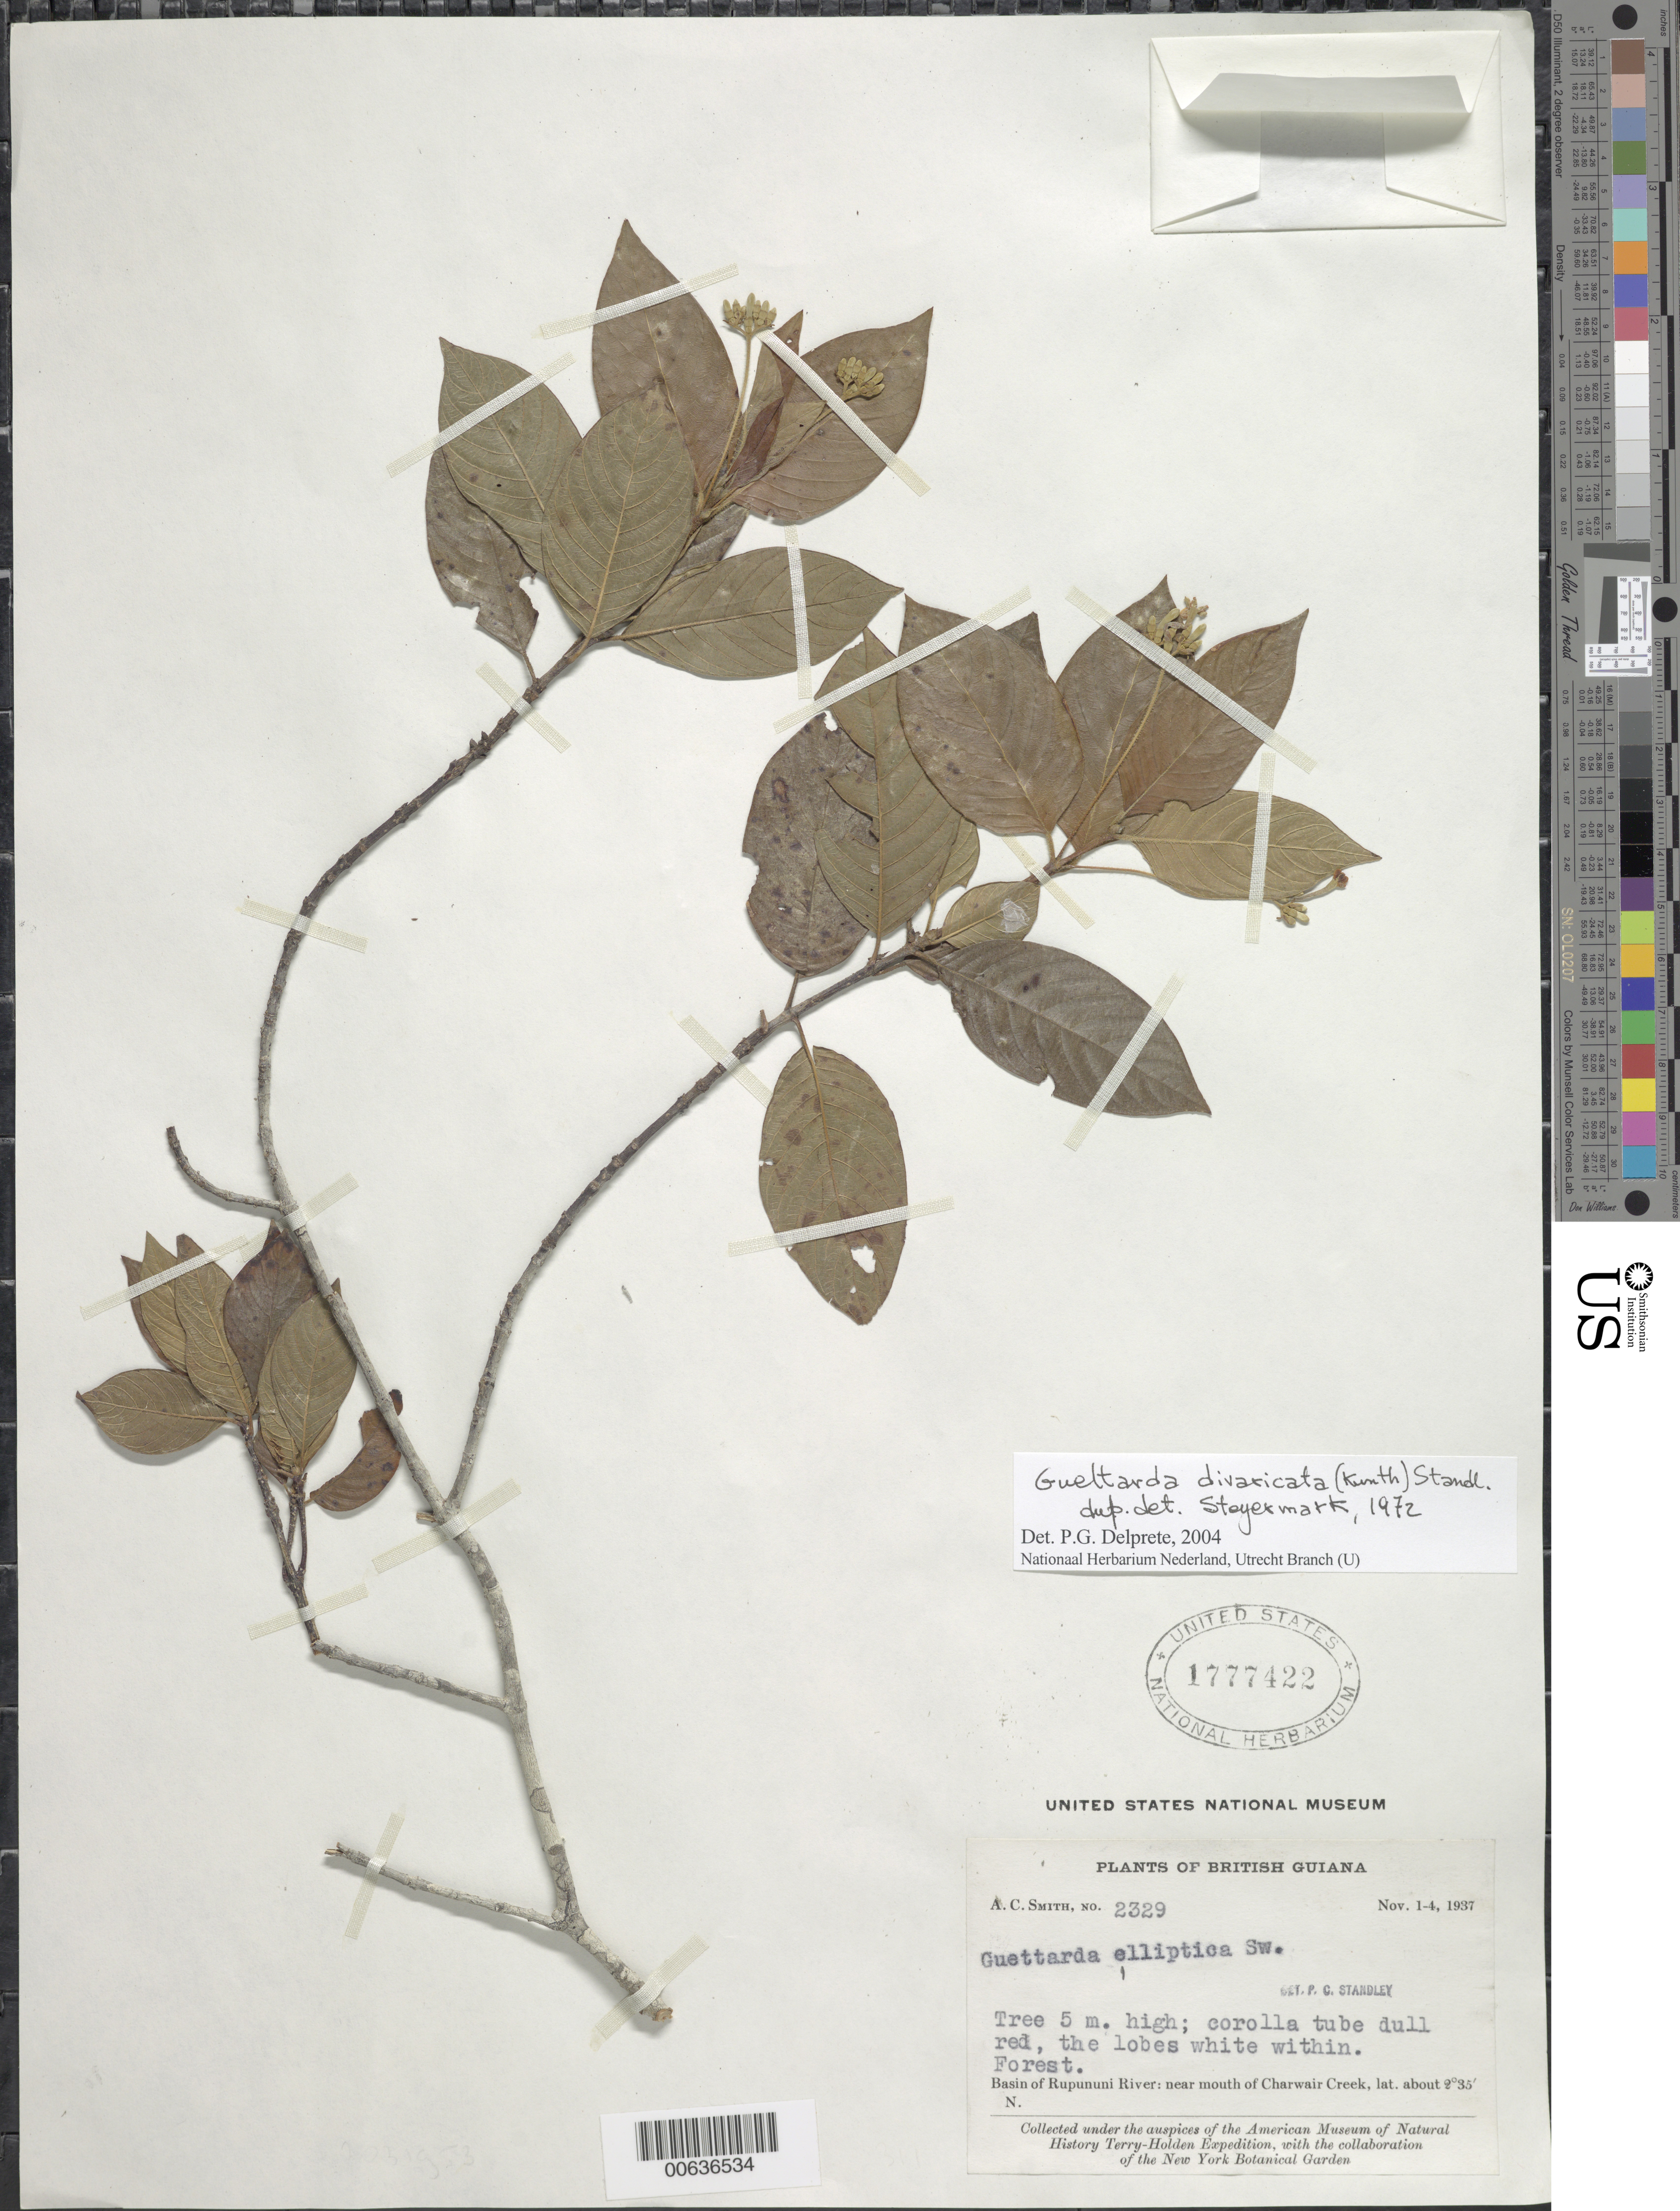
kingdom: Plantae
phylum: Tracheophyta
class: Magnoliopsida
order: Gentianales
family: Rubiaceae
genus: Guettarda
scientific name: Guettarda divaricata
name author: (Humb. & Bonpl. ex Roem. & Schult.) Standl.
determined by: Steyermark, Julian A., (VEN)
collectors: A. C. Smith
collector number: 2329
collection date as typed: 1-Nov-37 to 4-Nov-37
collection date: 1937-11-01/1937-11-04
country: Guyana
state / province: U. Takutu-U. Essequibo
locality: Charwair Creek, near mouth, Rupununi R. basin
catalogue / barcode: US 1777422